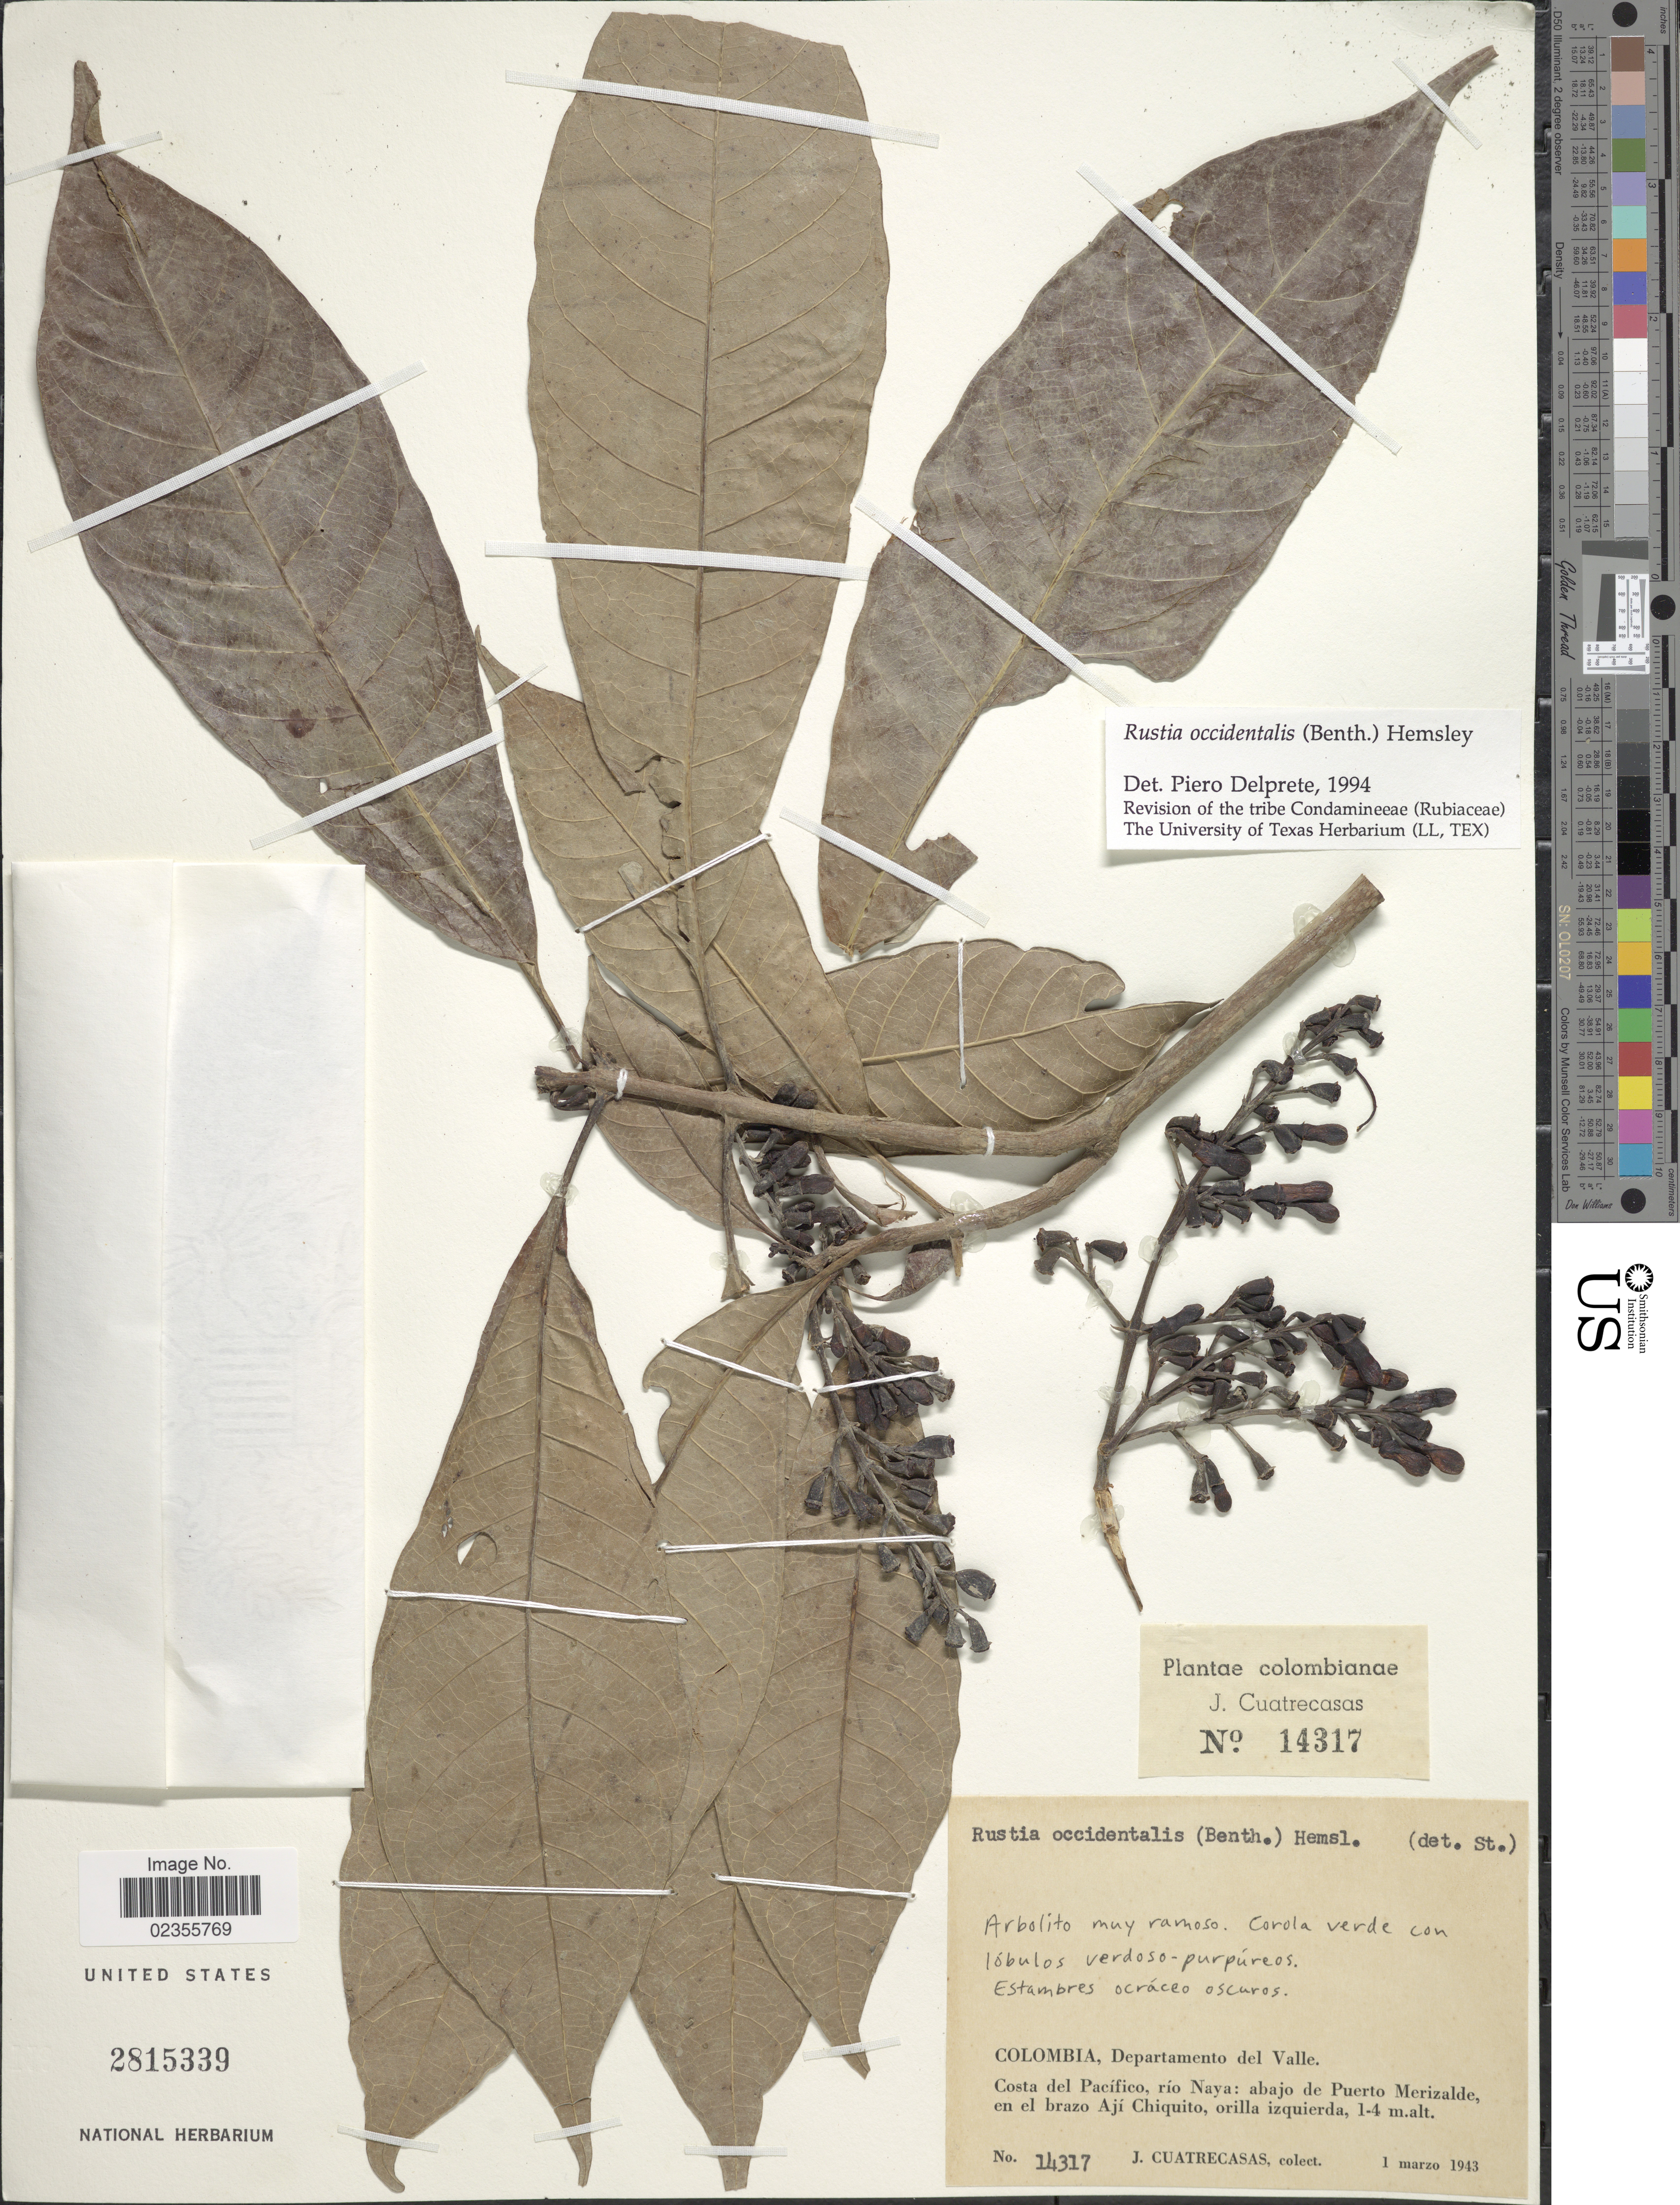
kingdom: Plantae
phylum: Tracheophyta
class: Magnoliopsida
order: Gentianales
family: Rubiaceae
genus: Rustia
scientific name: Rustia occidentalis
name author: (Benth.) Hemsl.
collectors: J. Cuatrecasas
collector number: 14317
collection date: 1943-03-01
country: Colombia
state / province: Valle del Cauca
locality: Departamento del Valle, Costa del Pacifico; rio Naya: abajo de Puerto Merizalde, en el brazo Aji Chiquito, orilla izquierda.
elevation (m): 1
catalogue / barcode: US 2815339